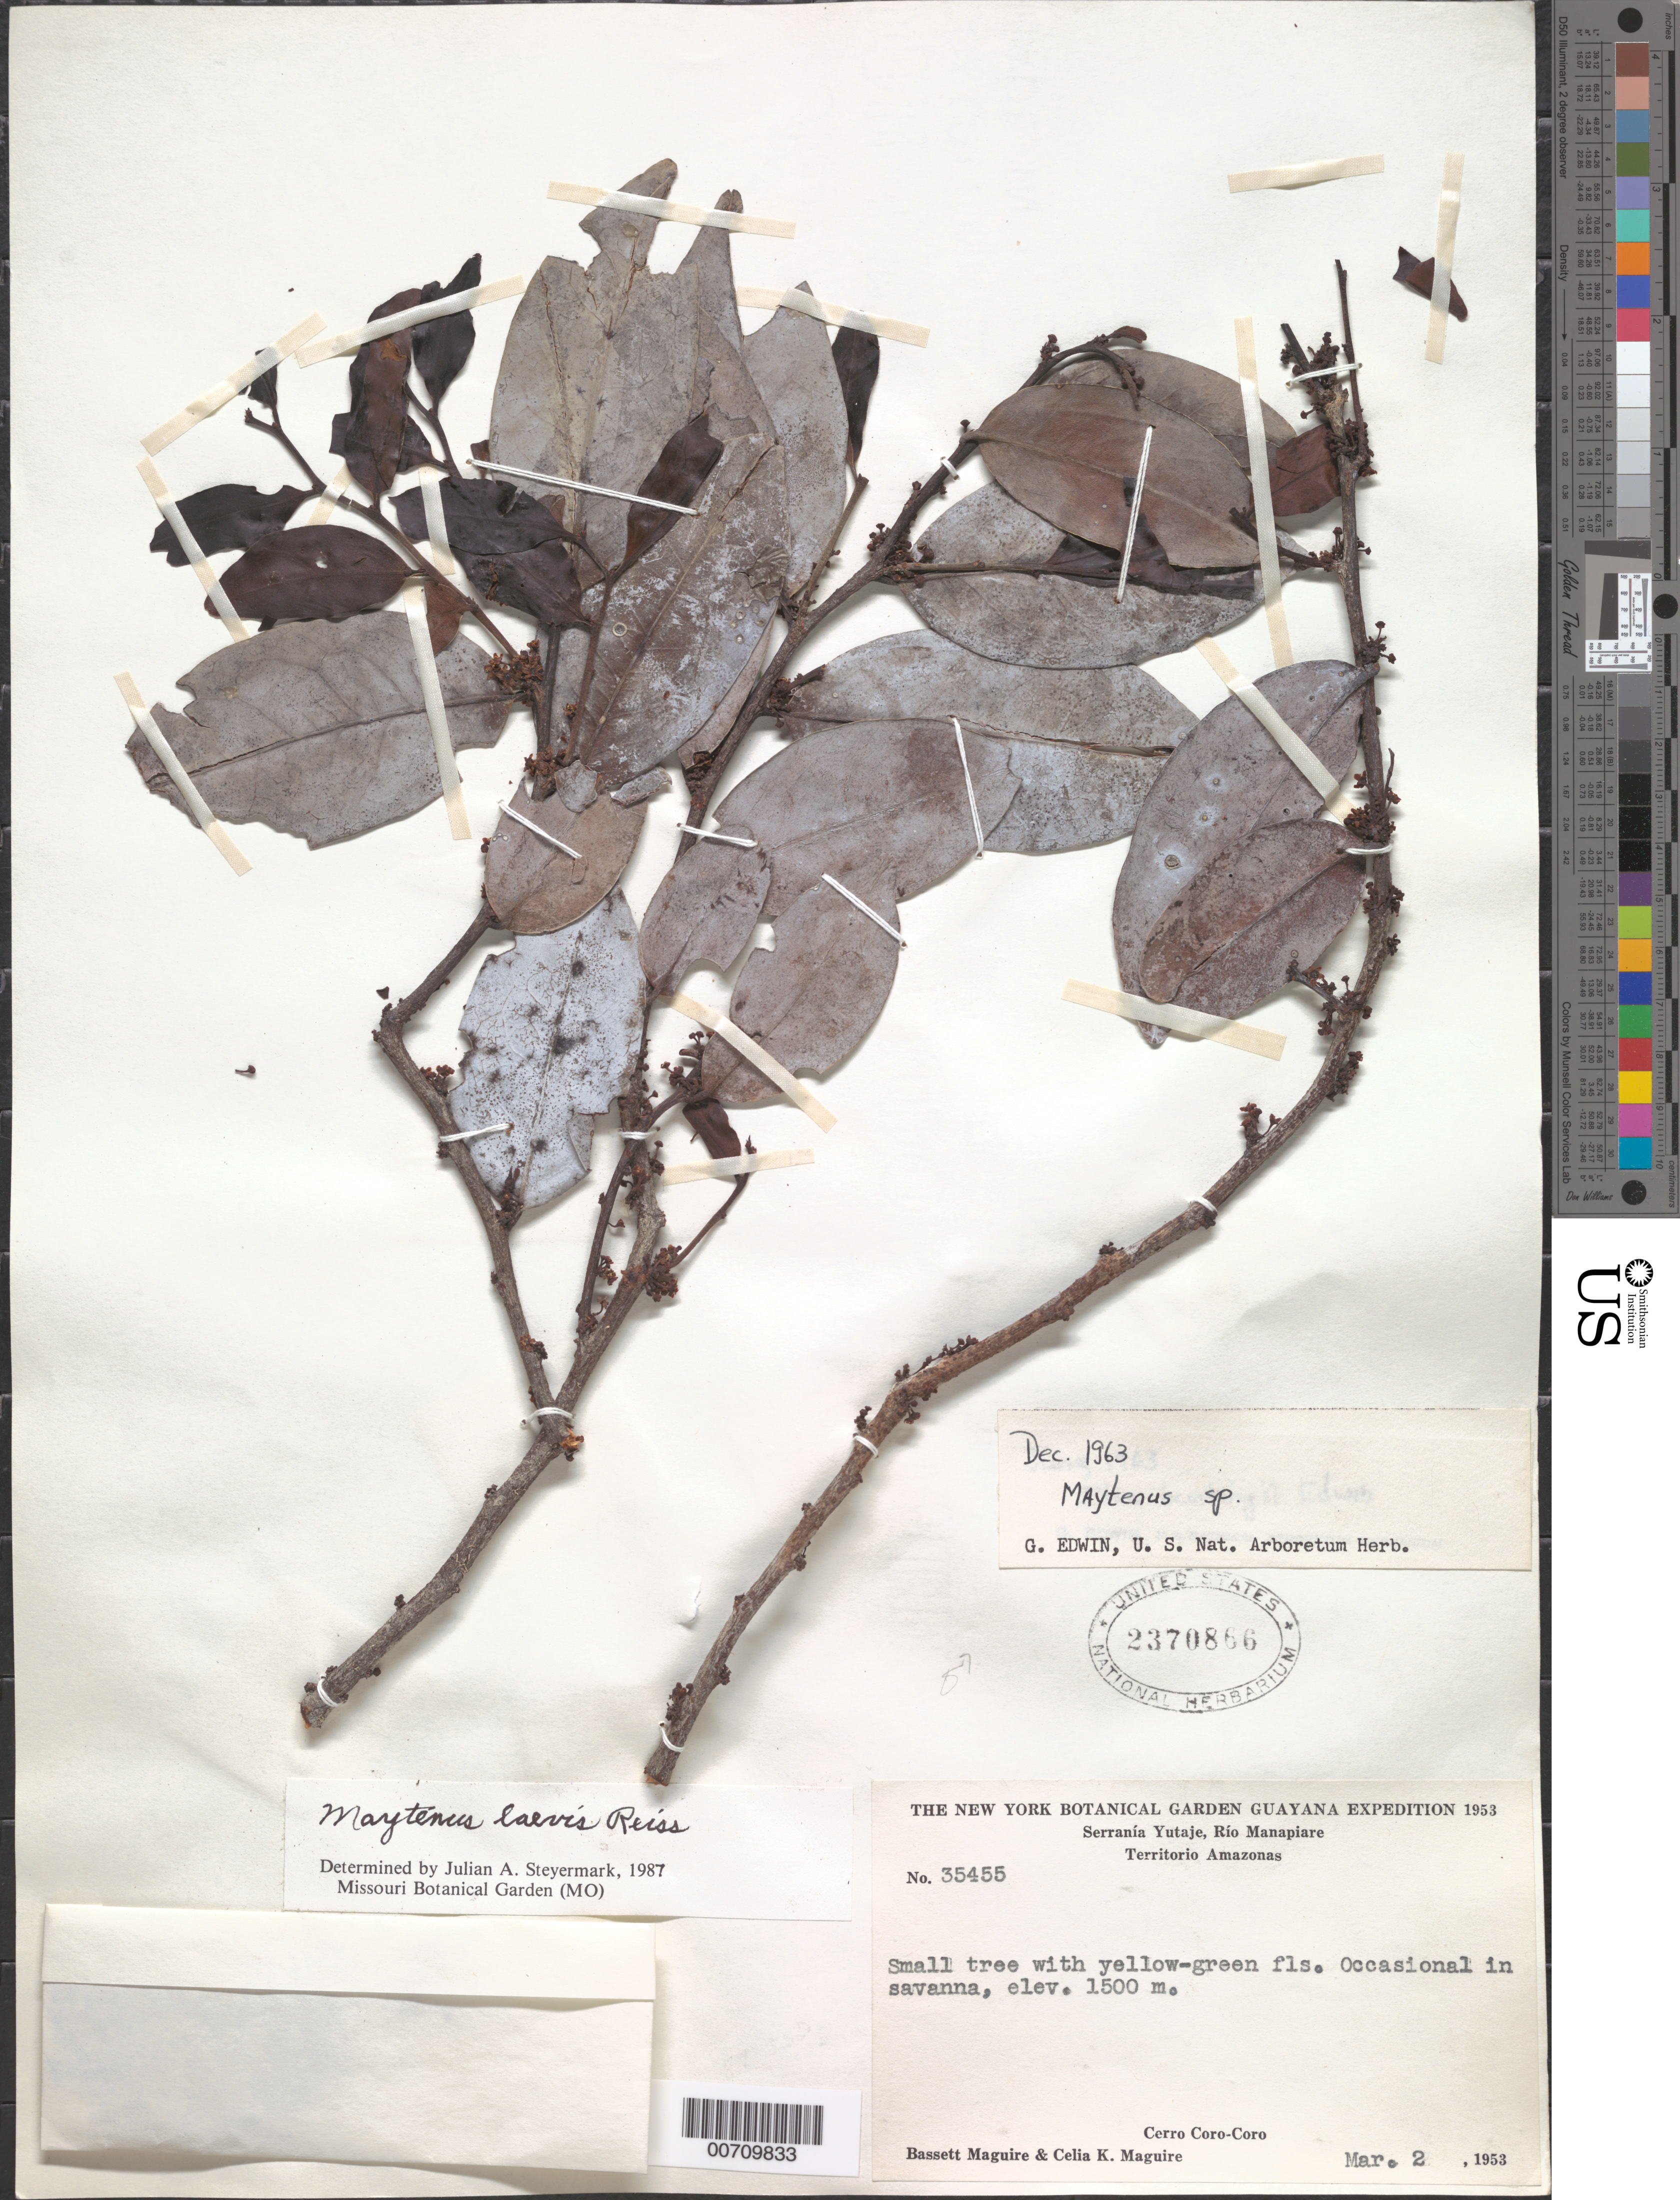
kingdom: Plantae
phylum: Tracheophyta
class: Magnoliopsida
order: Celastrales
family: Celastraceae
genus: Maytenus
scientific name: Maytenus laevis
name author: Reissek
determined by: Steyermark, Julian A., (VEN)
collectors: B. Maguire & C. K. Maguire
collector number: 35455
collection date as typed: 2-Mar-53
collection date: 1953-03-02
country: Venezuela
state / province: Amazonas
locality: Cerro Coro-Coro, Serranía Yutajé, Río Manapiare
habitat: Savanna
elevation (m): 1500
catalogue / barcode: US 2370866